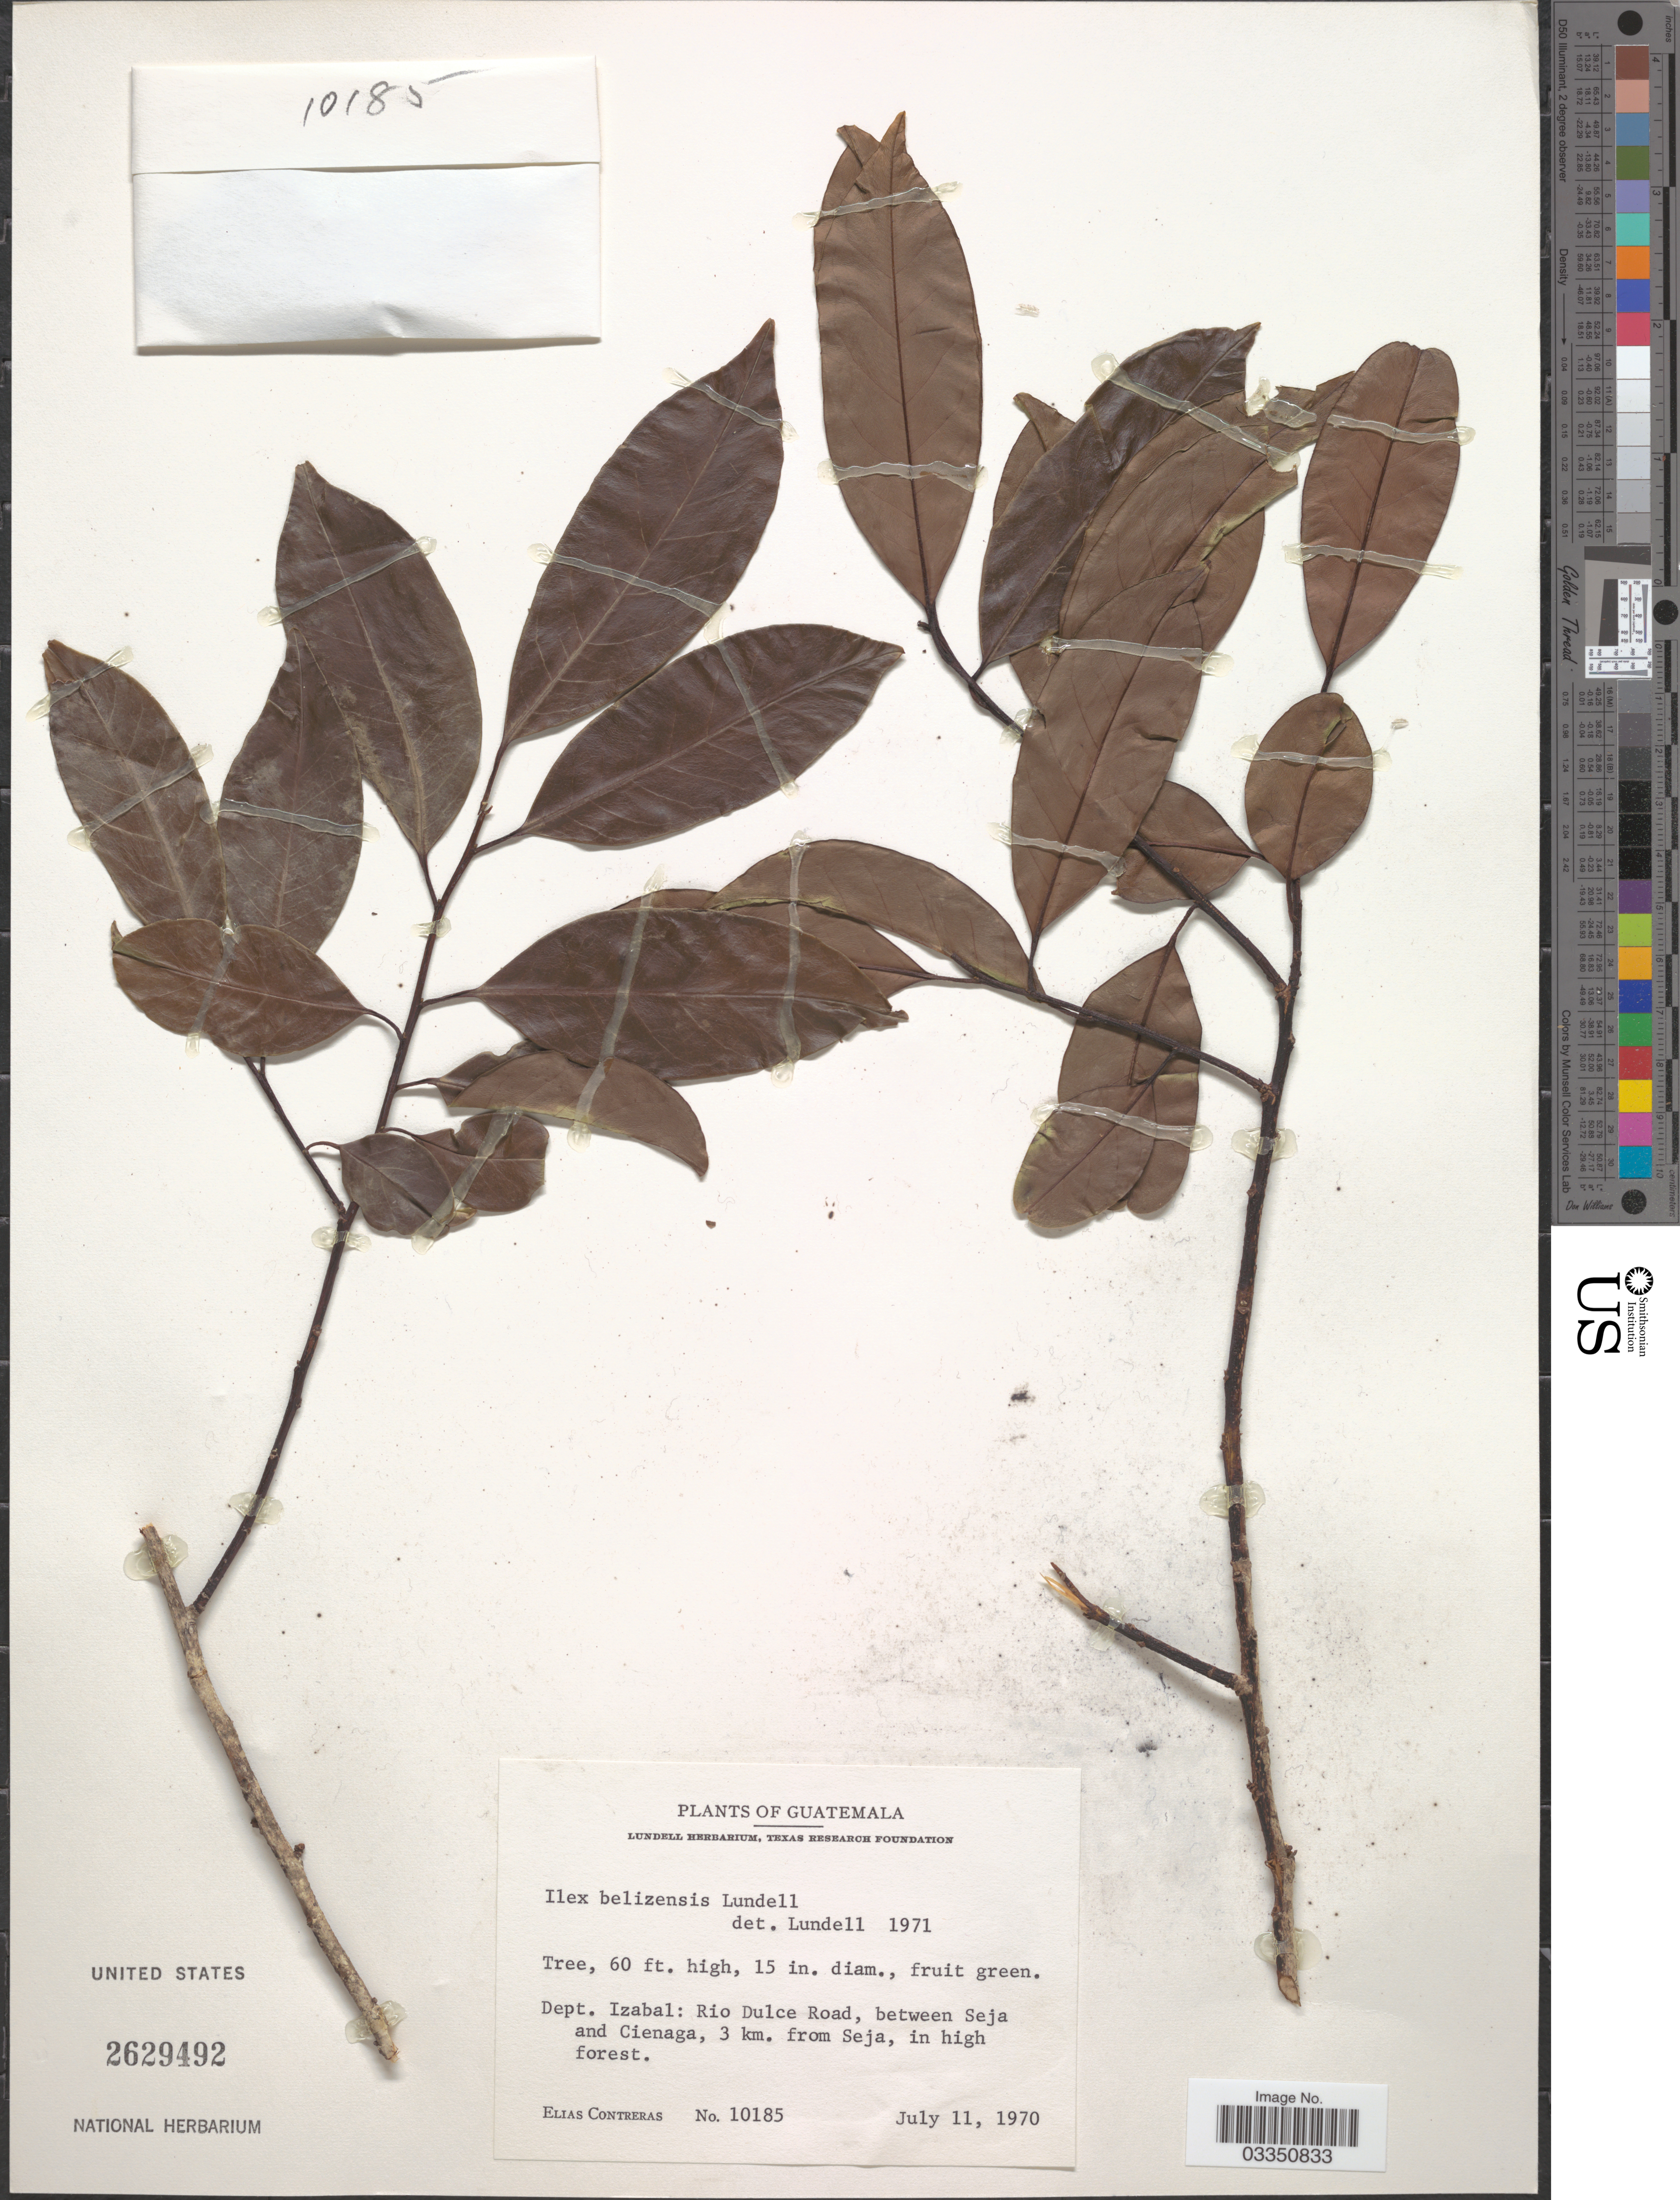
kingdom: Plantae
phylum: Tracheophyta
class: Magnoliopsida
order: Aquifoliales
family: Aquifoliaceae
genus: Ilex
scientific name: Ilex belizensis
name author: Lundell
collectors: E. Contreras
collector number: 10185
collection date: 1970-07-11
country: Guatemala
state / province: Izabal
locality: Dept. Izabal: Rio Dulce Road, between Seja and Cienaga, 3 km. from Seja.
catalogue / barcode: US 2629492